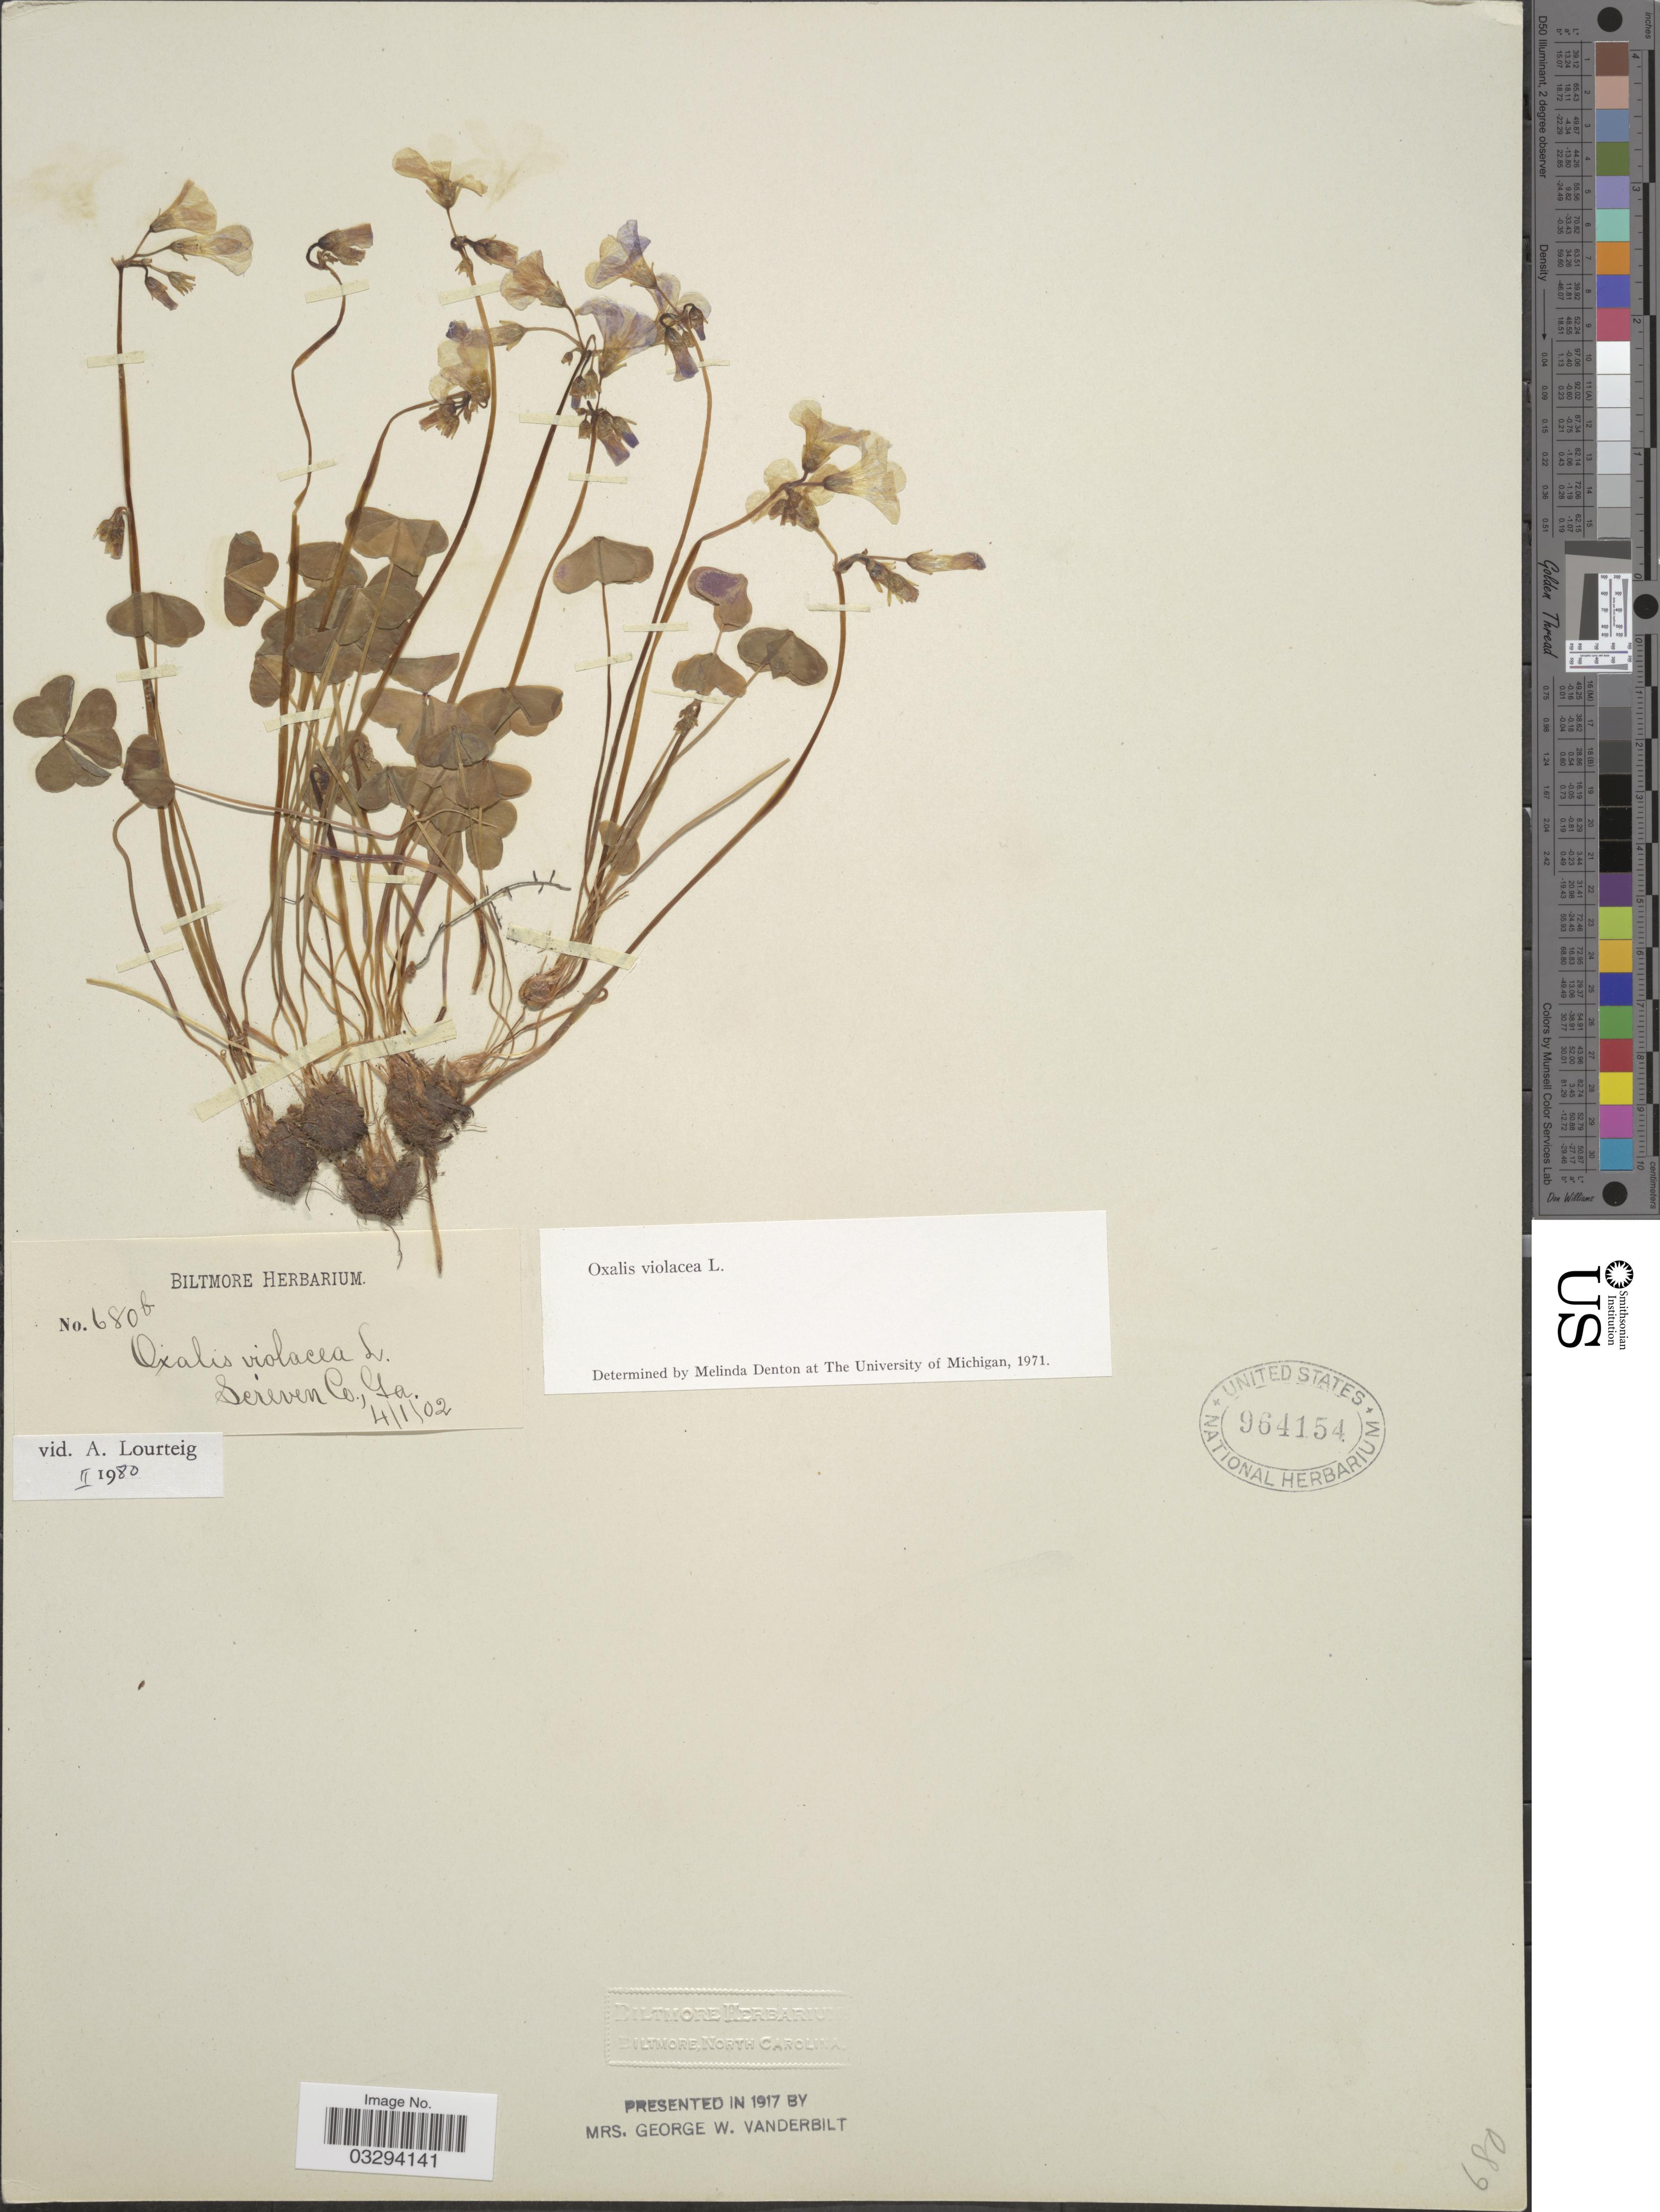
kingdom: Plantae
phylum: Tracheophyta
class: Magnoliopsida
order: Oxalidales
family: Oxalidaceae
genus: Oxalis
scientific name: Oxalis violacea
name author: L.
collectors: ex herb. Biltmore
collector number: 680b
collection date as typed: Transcribed d/m/y: 1/4/2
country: United States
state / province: Georgia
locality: Sereven Co.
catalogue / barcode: US 964154